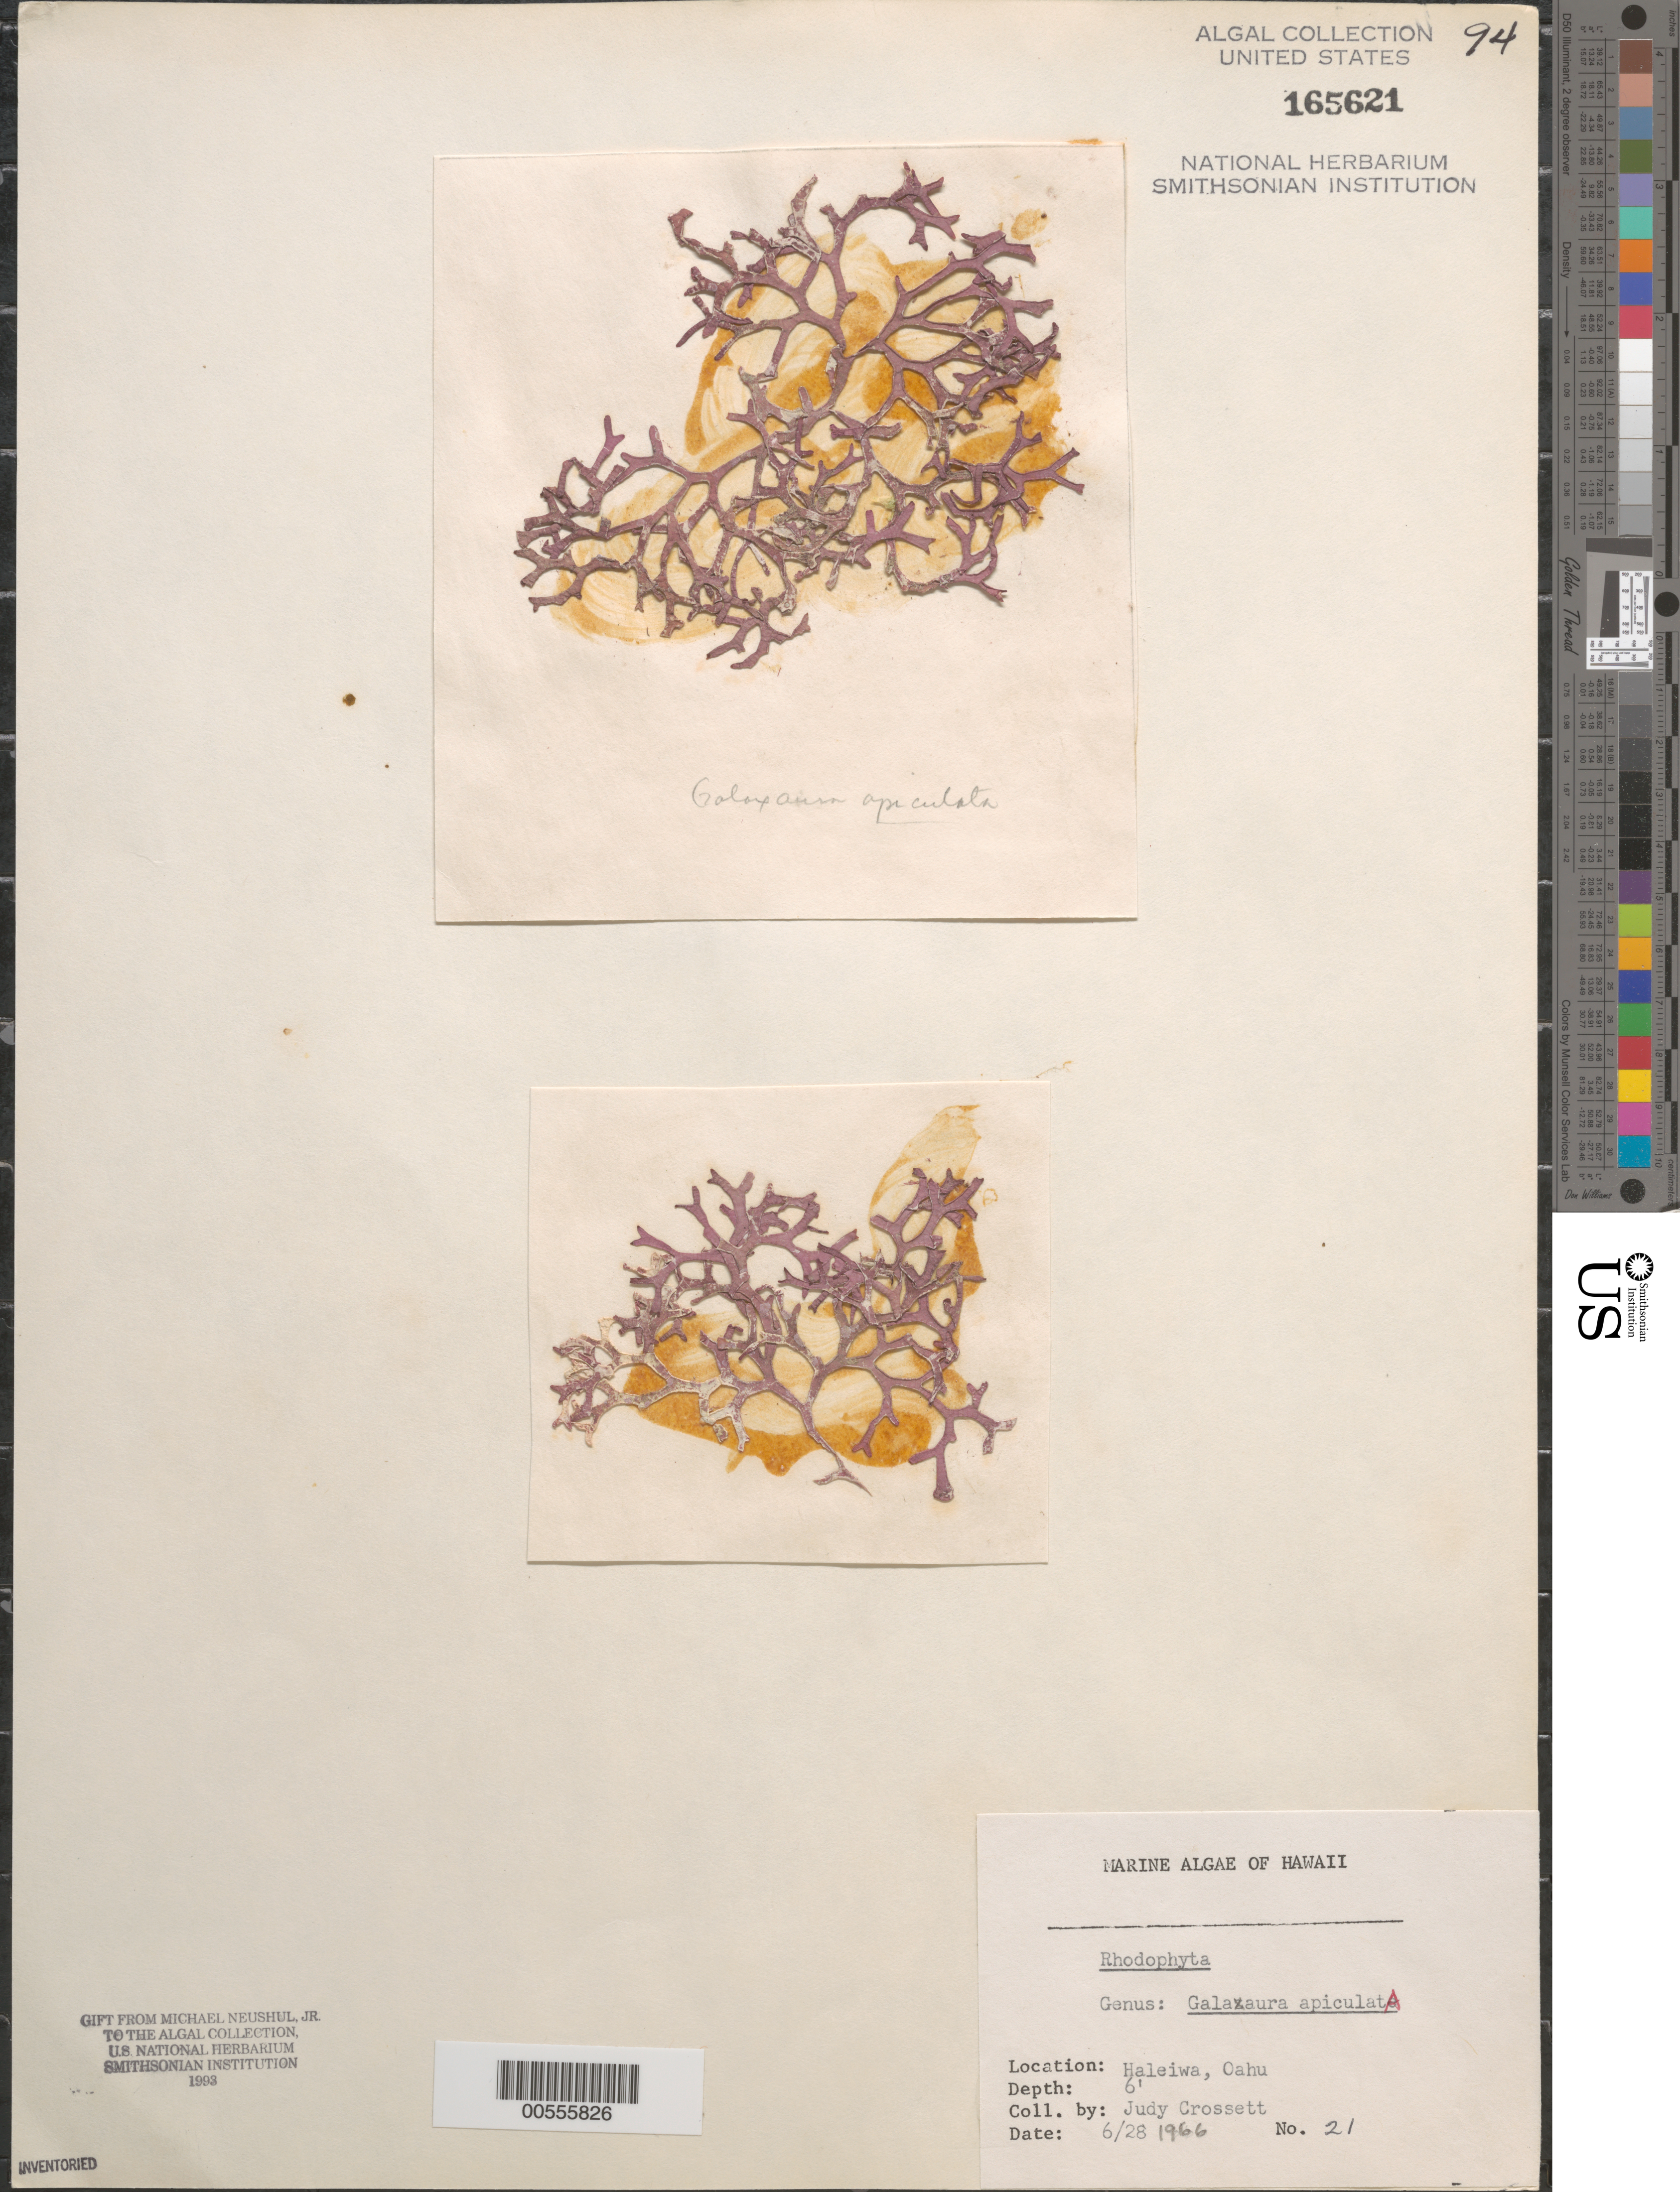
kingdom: Plantae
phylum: Rhodophyta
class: Florideophyceae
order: Nemaliales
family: Galaxauraceae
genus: Galaxaura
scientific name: Galaxaura apiculata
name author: Kjellm.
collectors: J. Crossett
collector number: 21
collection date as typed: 28 Jun 1966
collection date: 1966-06-28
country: United States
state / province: Hawaii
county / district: Honolulu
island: Oahu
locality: Haleiwa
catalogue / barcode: US 165621